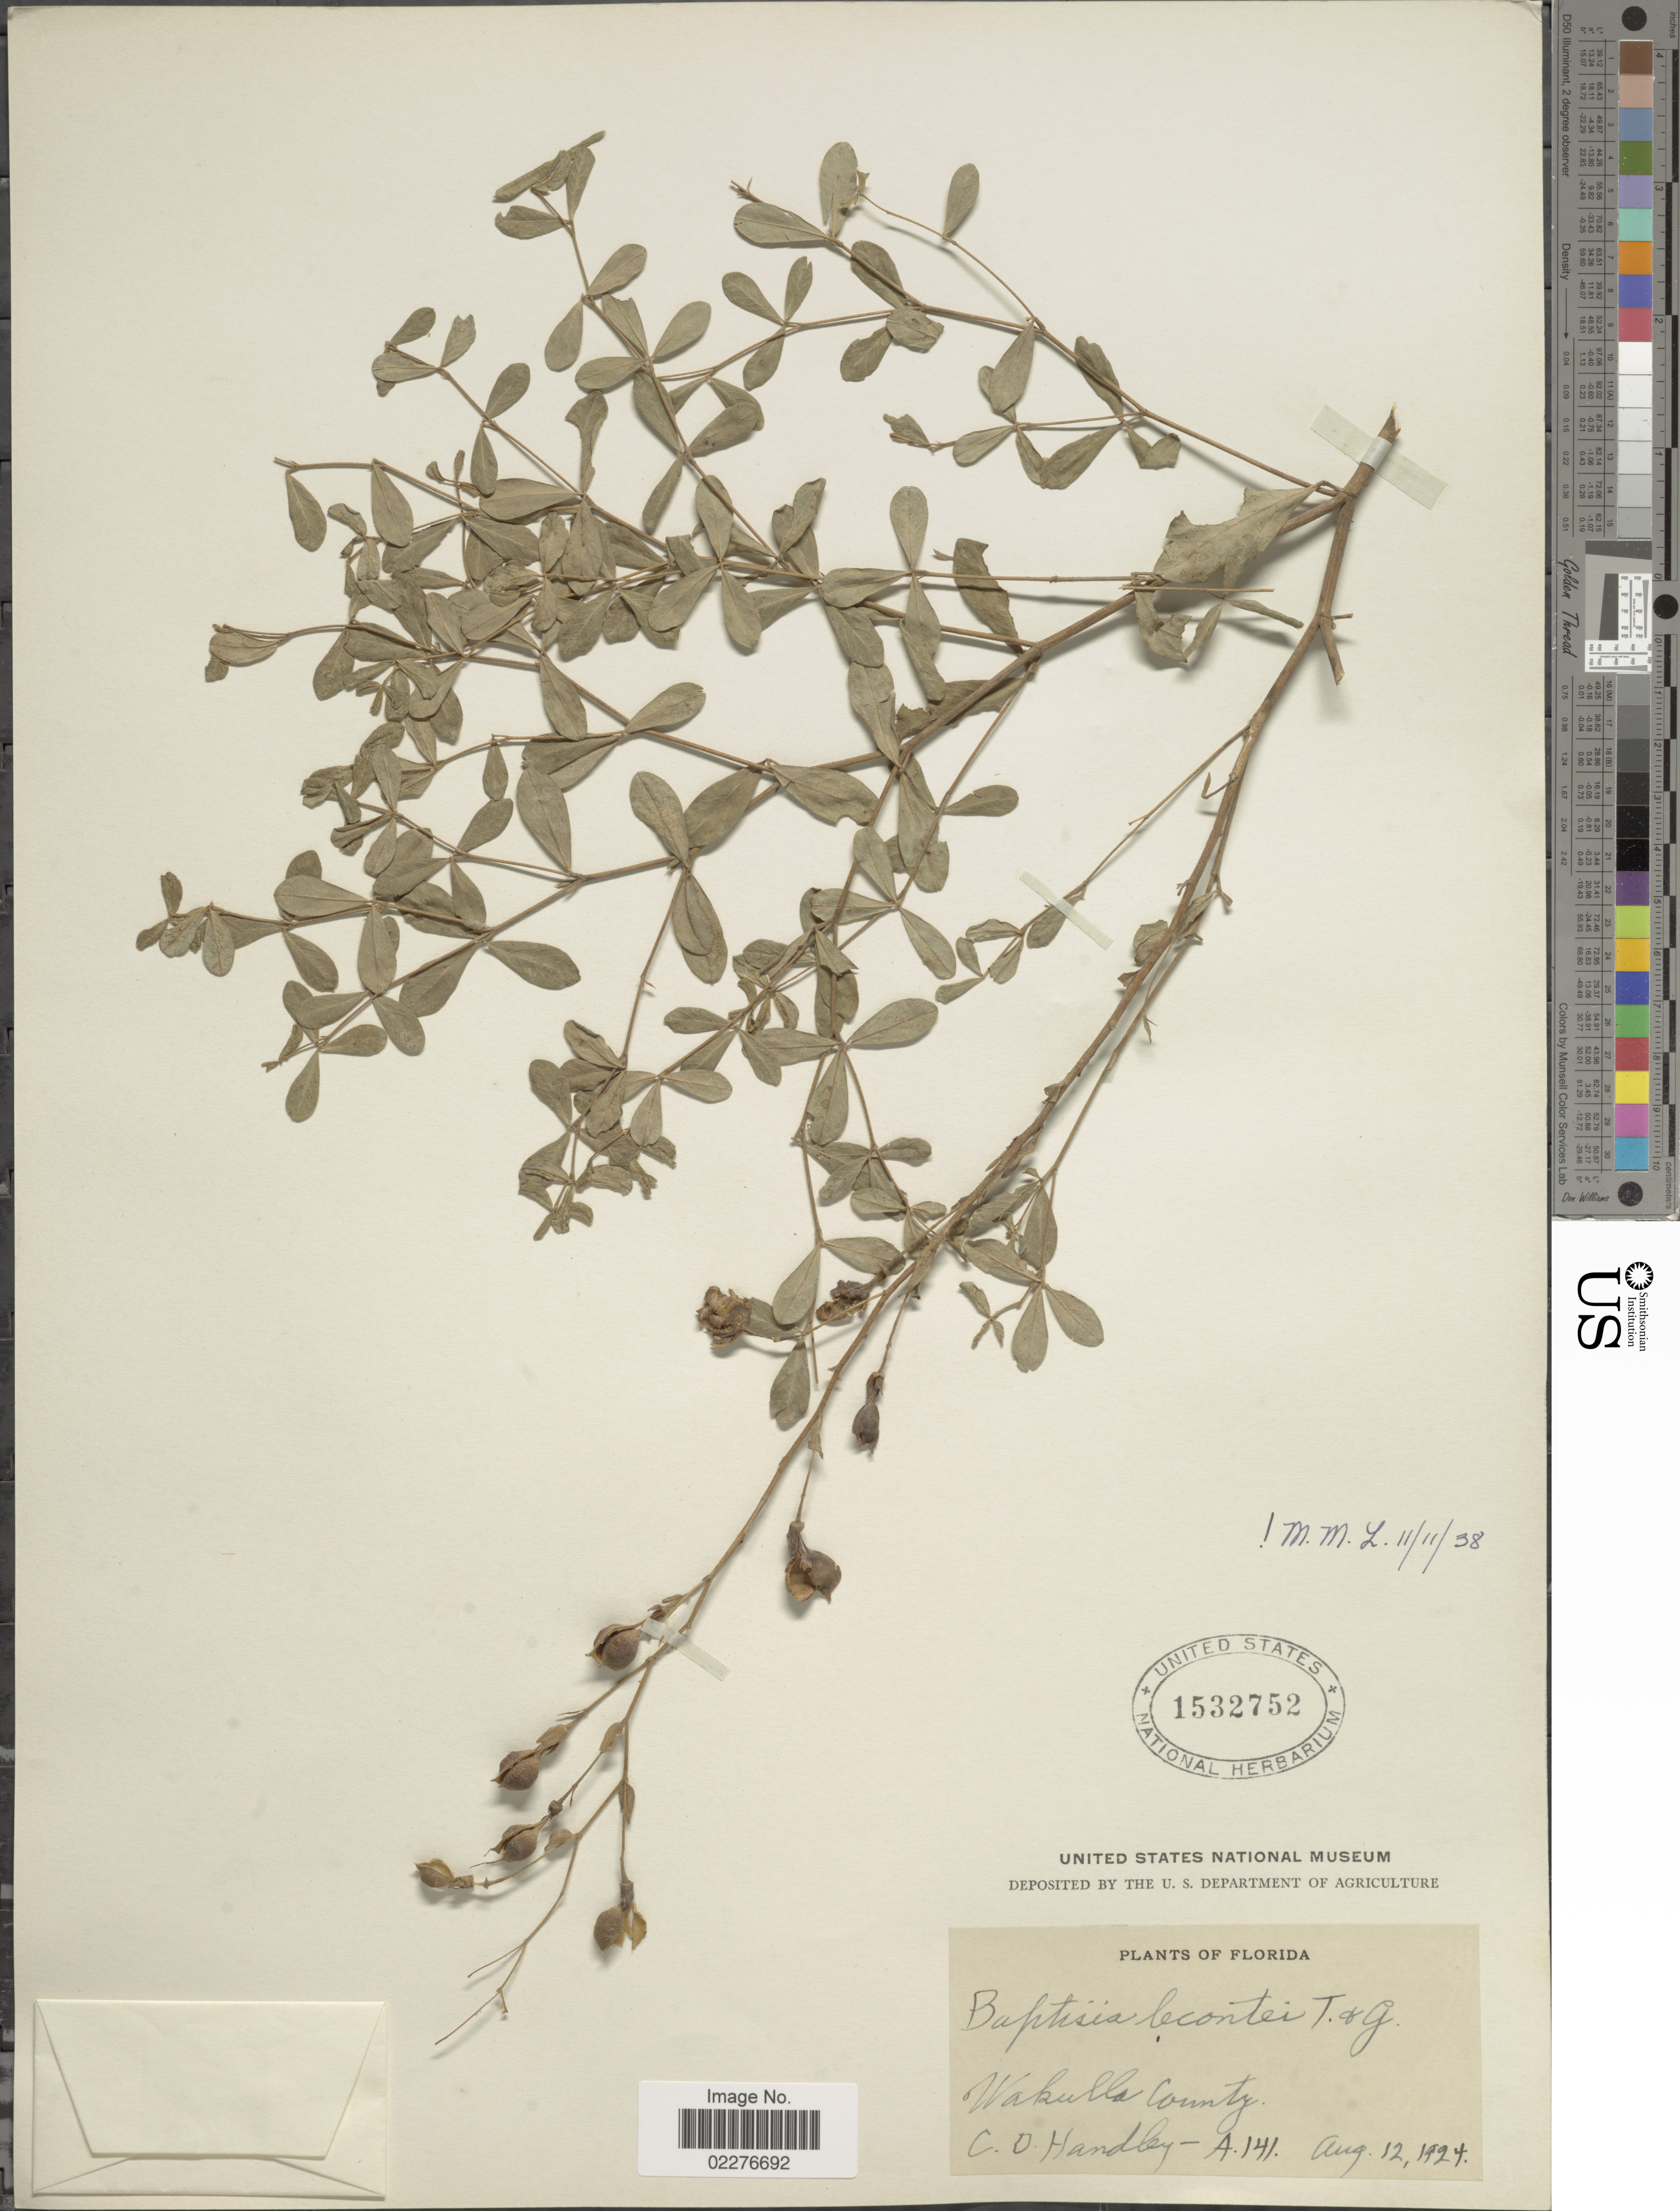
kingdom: Plantae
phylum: Tracheophyta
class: Magnoliopsida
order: Fabales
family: Fabaceae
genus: Baptisia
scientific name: Baptisia lecontei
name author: Torr. & A. Gray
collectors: C. O. Handley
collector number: A.141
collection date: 1924-08-12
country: United States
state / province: Florida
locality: Wakulla County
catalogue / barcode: US 1532752